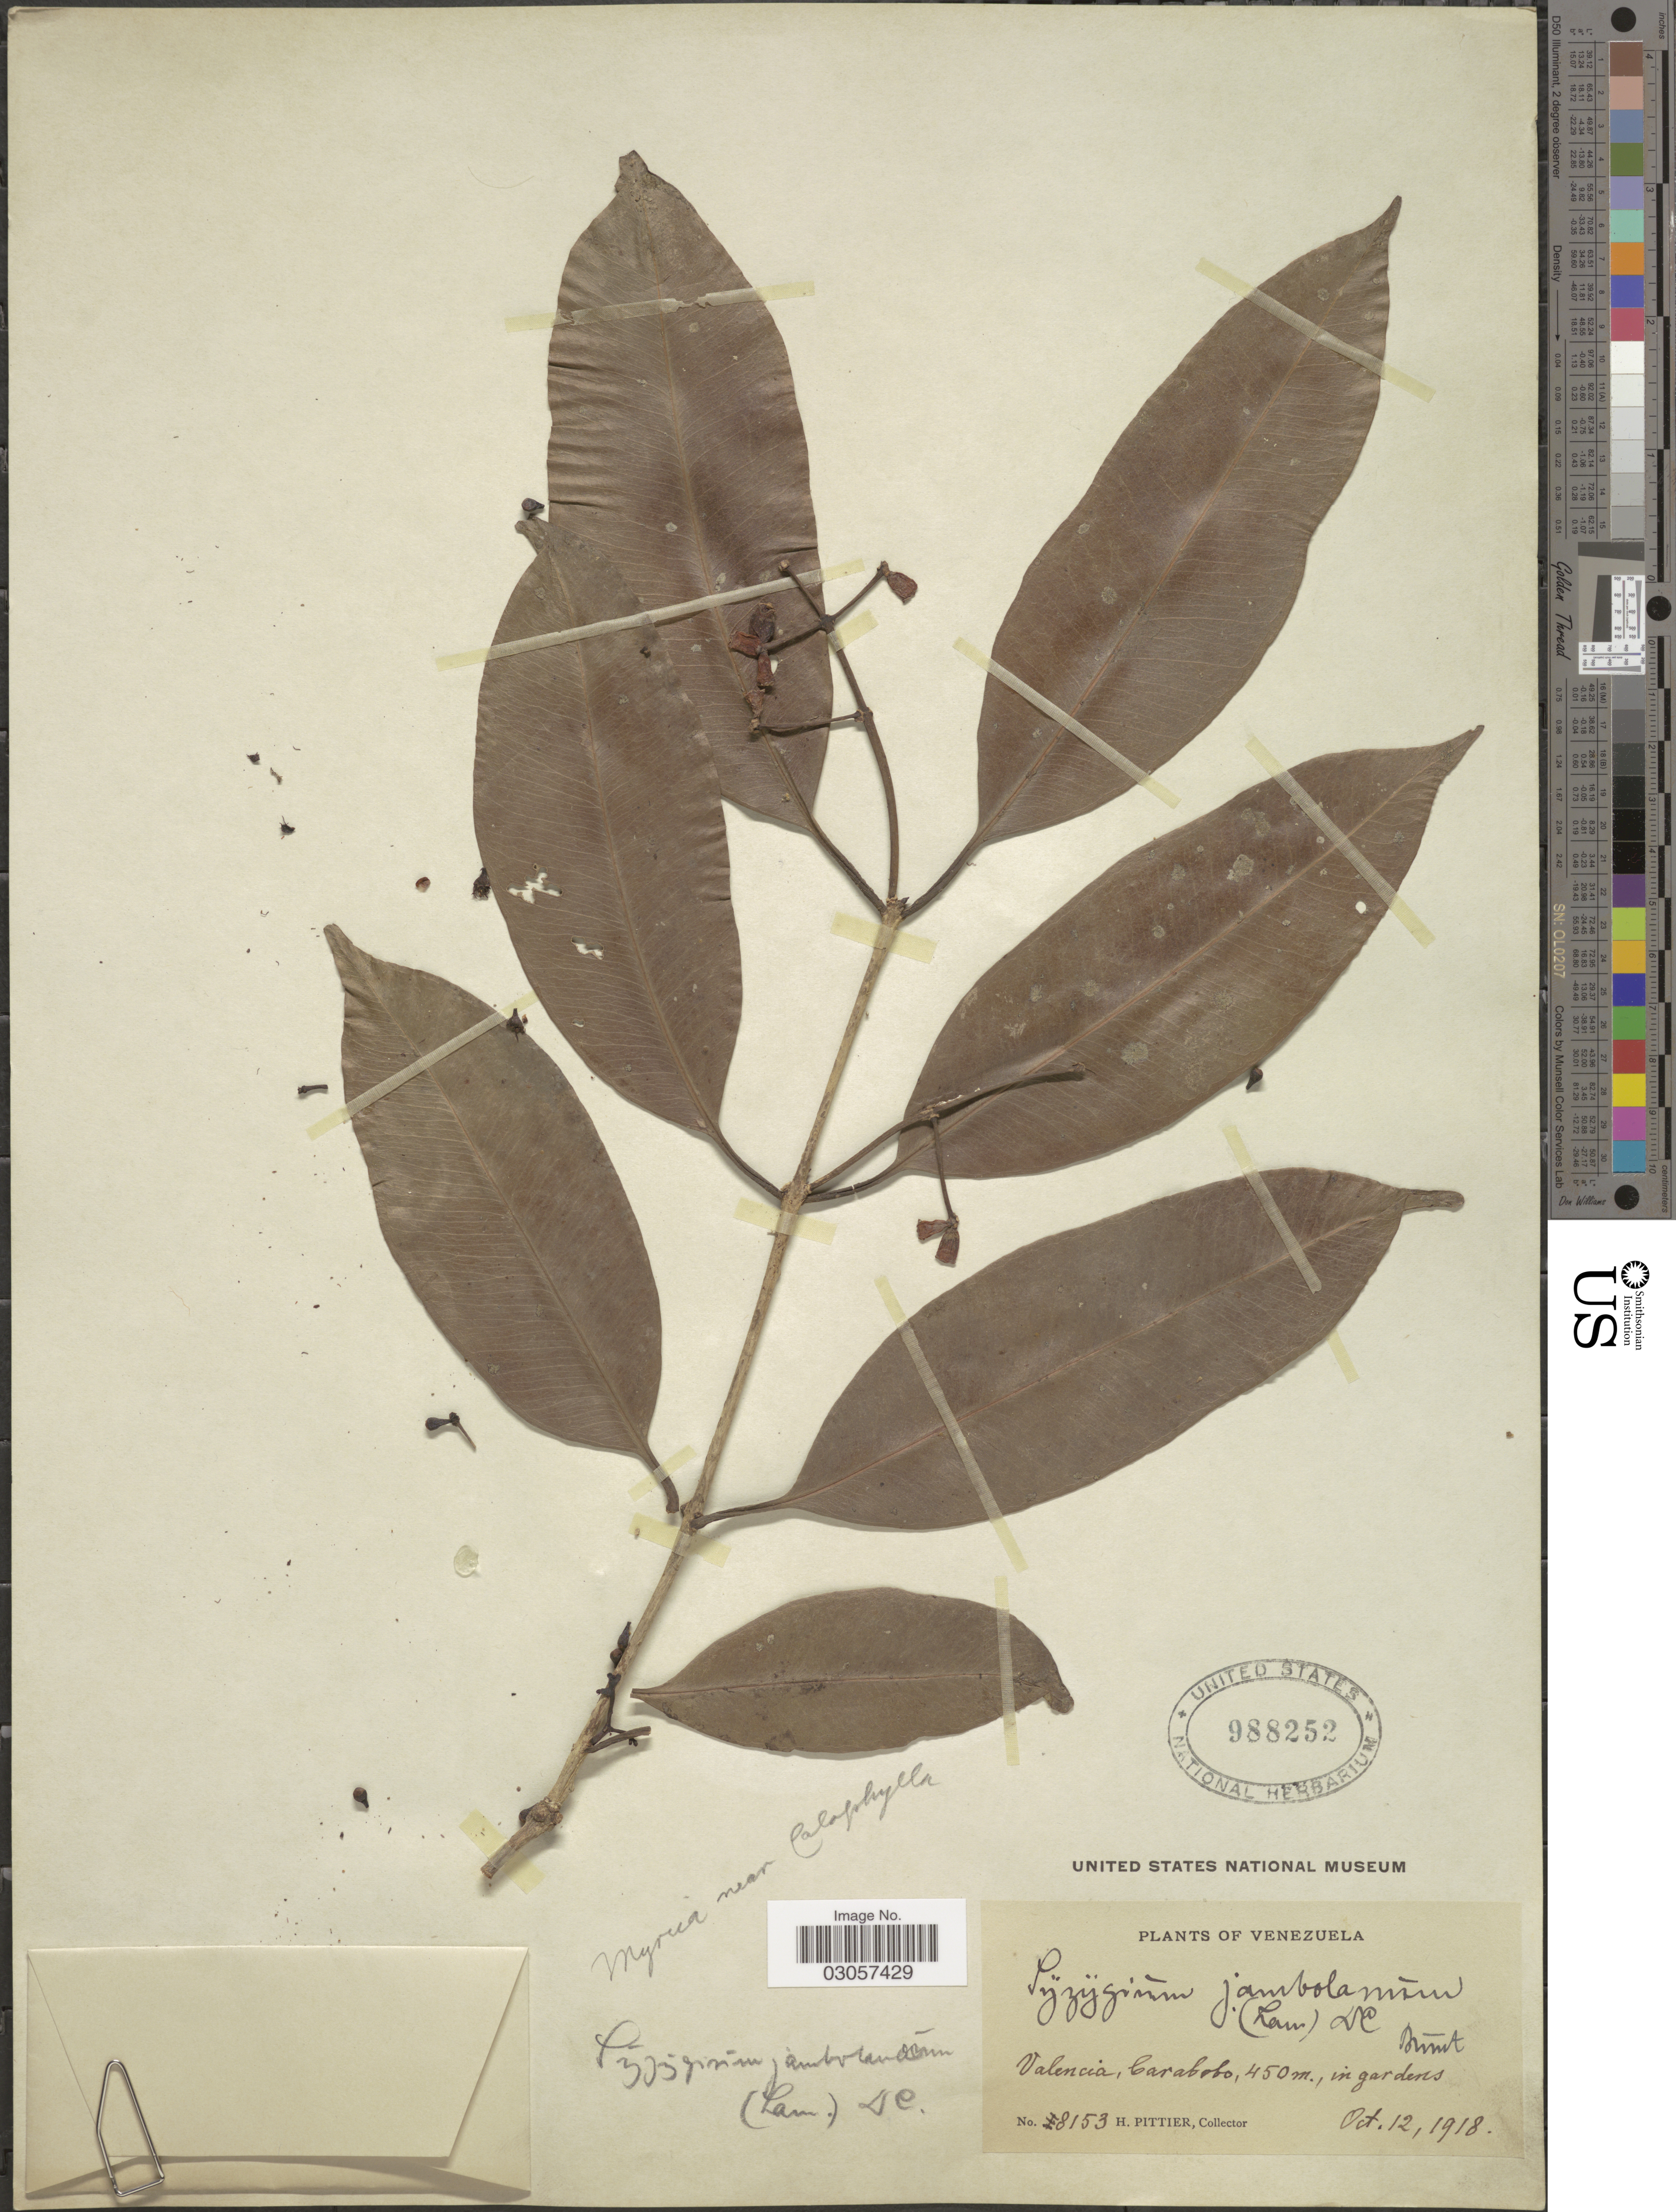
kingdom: Plantae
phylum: Tracheophyta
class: Magnoliopsida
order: Myrtales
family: Myrtaceae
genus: Syzygium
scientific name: Syzygium cumini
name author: (L.) Skeels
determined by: Strong, Mark T., (BOT), Smithsonian Institution - National Museum of Natural History (UNITED STATES)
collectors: H. F. Pittier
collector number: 8153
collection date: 1918-10-12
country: Venezuela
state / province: Carabobo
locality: Valencia, Carabobo.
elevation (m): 450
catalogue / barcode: US 988252